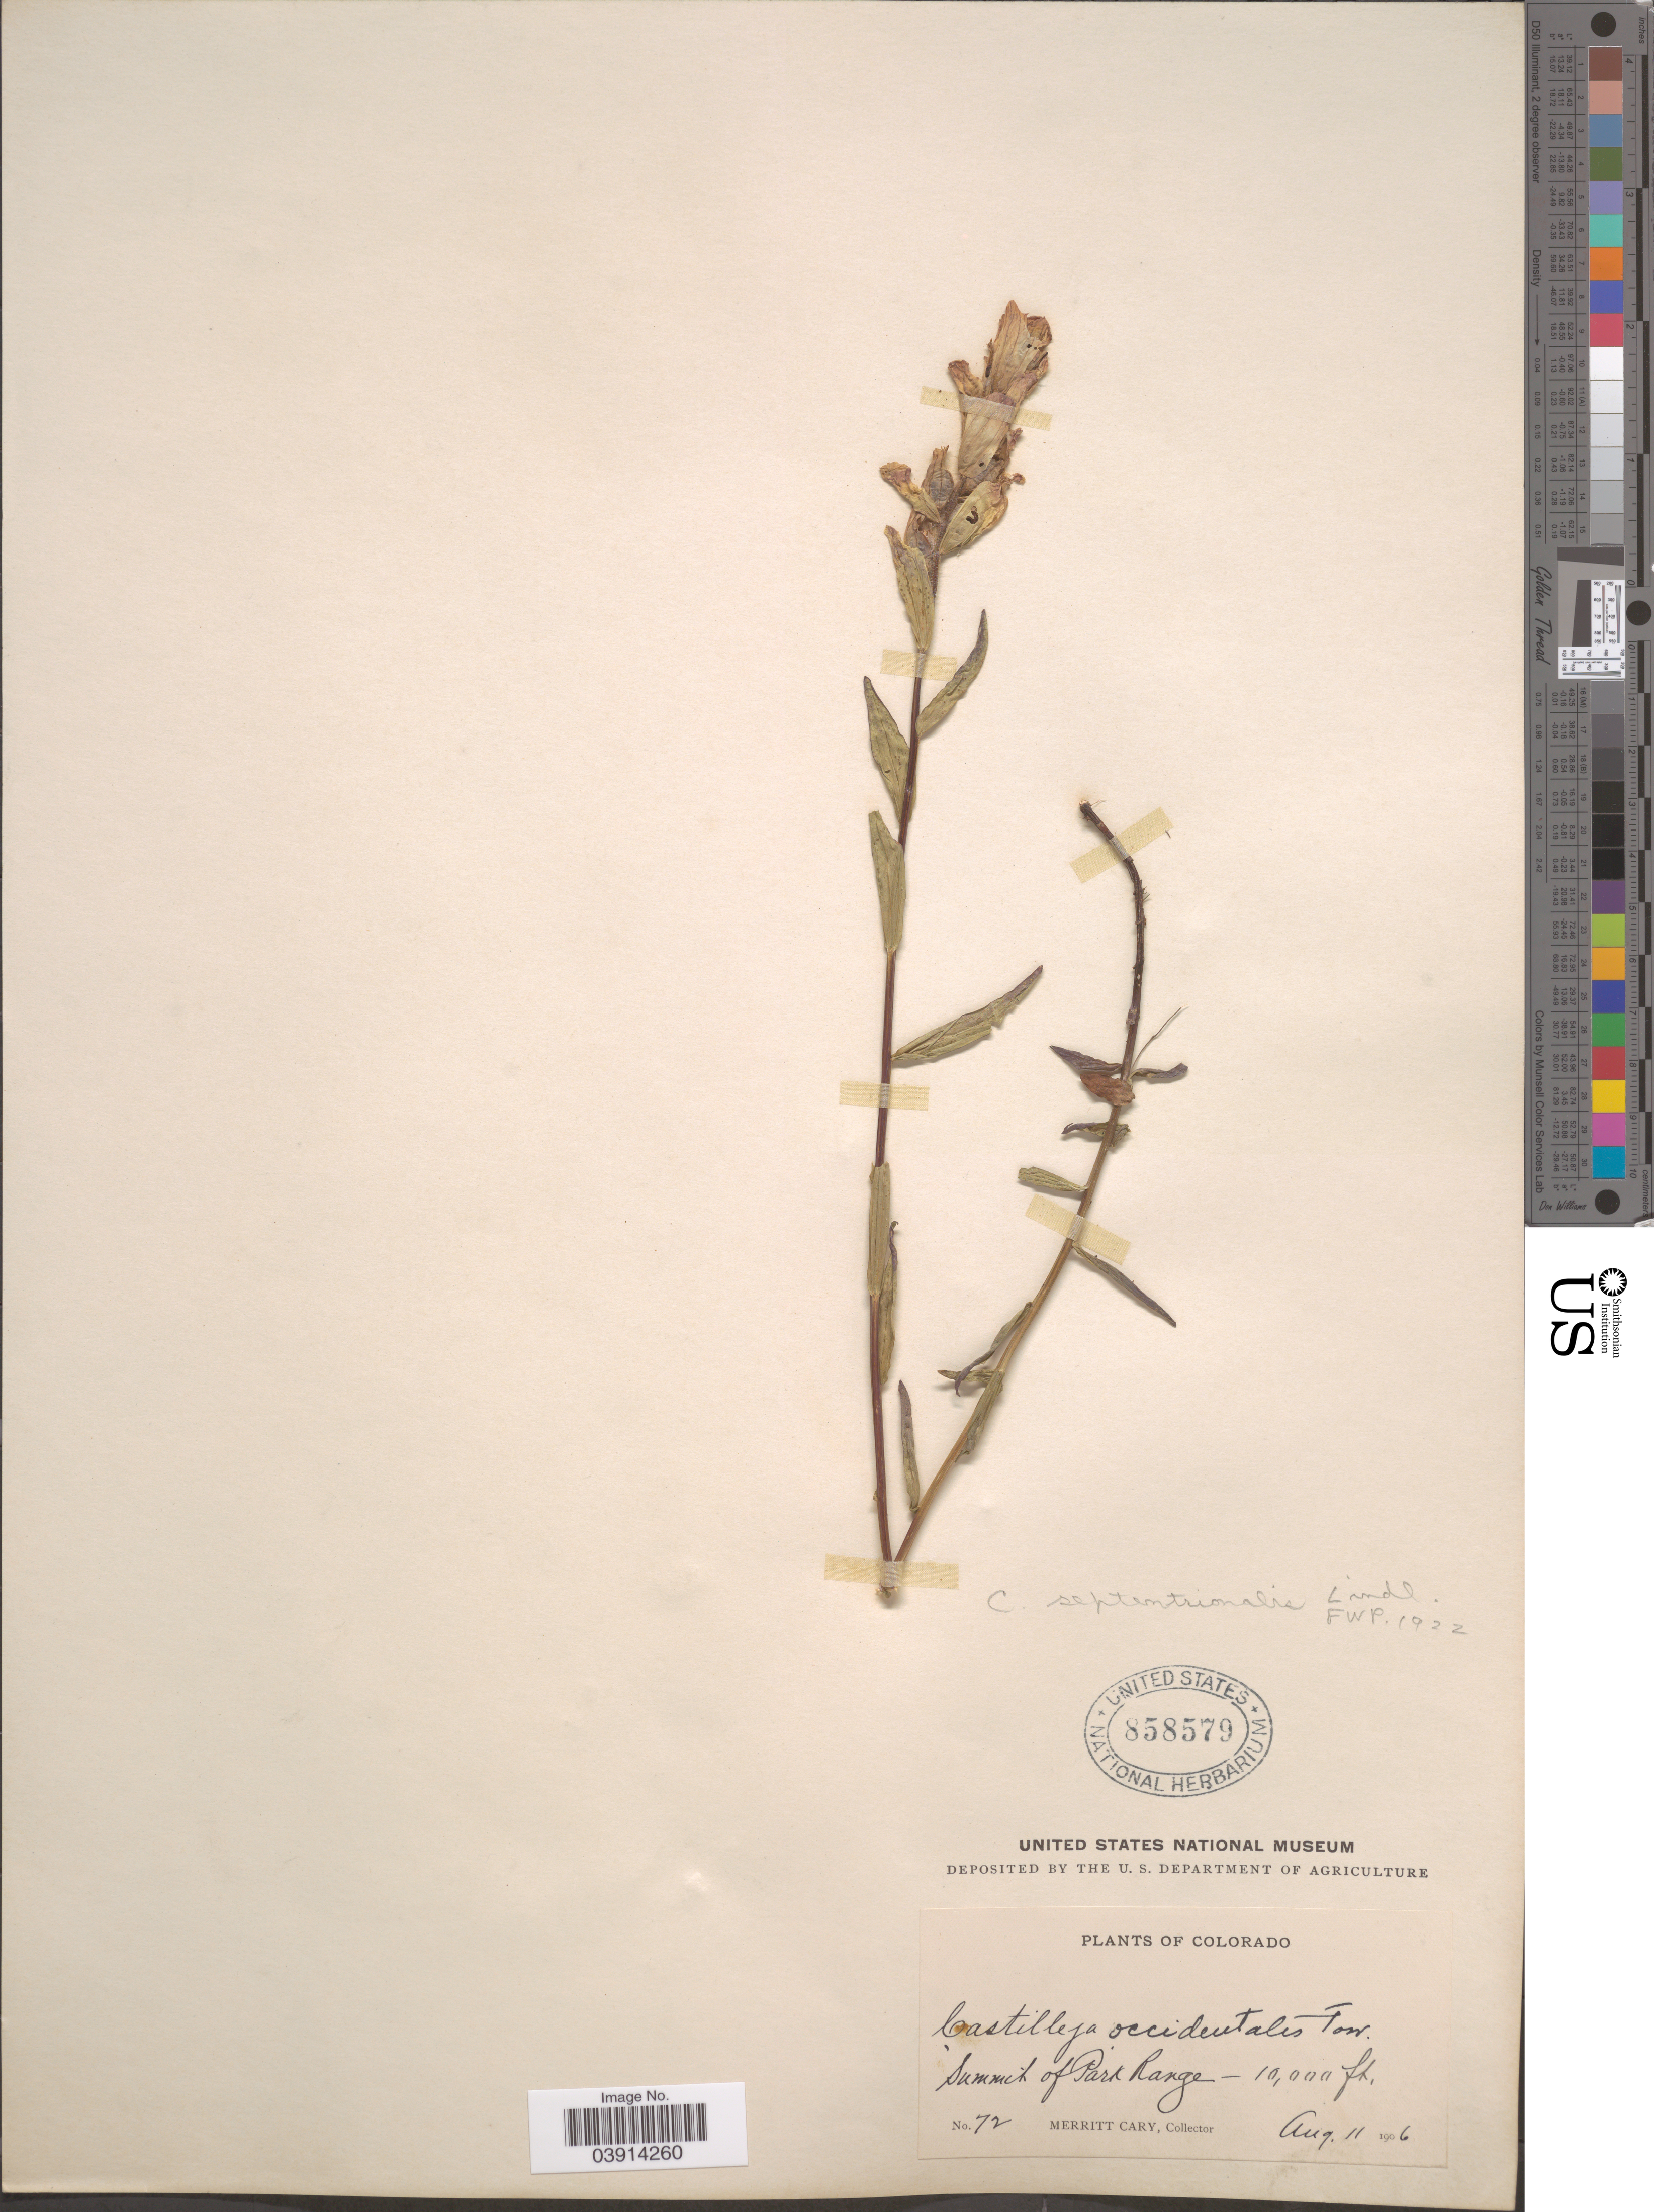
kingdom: Plantae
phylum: Tracheophyta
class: Magnoliopsida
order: Lamiales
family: Orobanchaceae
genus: Castilleja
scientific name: Castilleja septentrionalis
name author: Lindl.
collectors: M. Cary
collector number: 72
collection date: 1906-08-11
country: United States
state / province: Colorado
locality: Summit of Park Range.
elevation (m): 3048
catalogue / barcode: US 858579